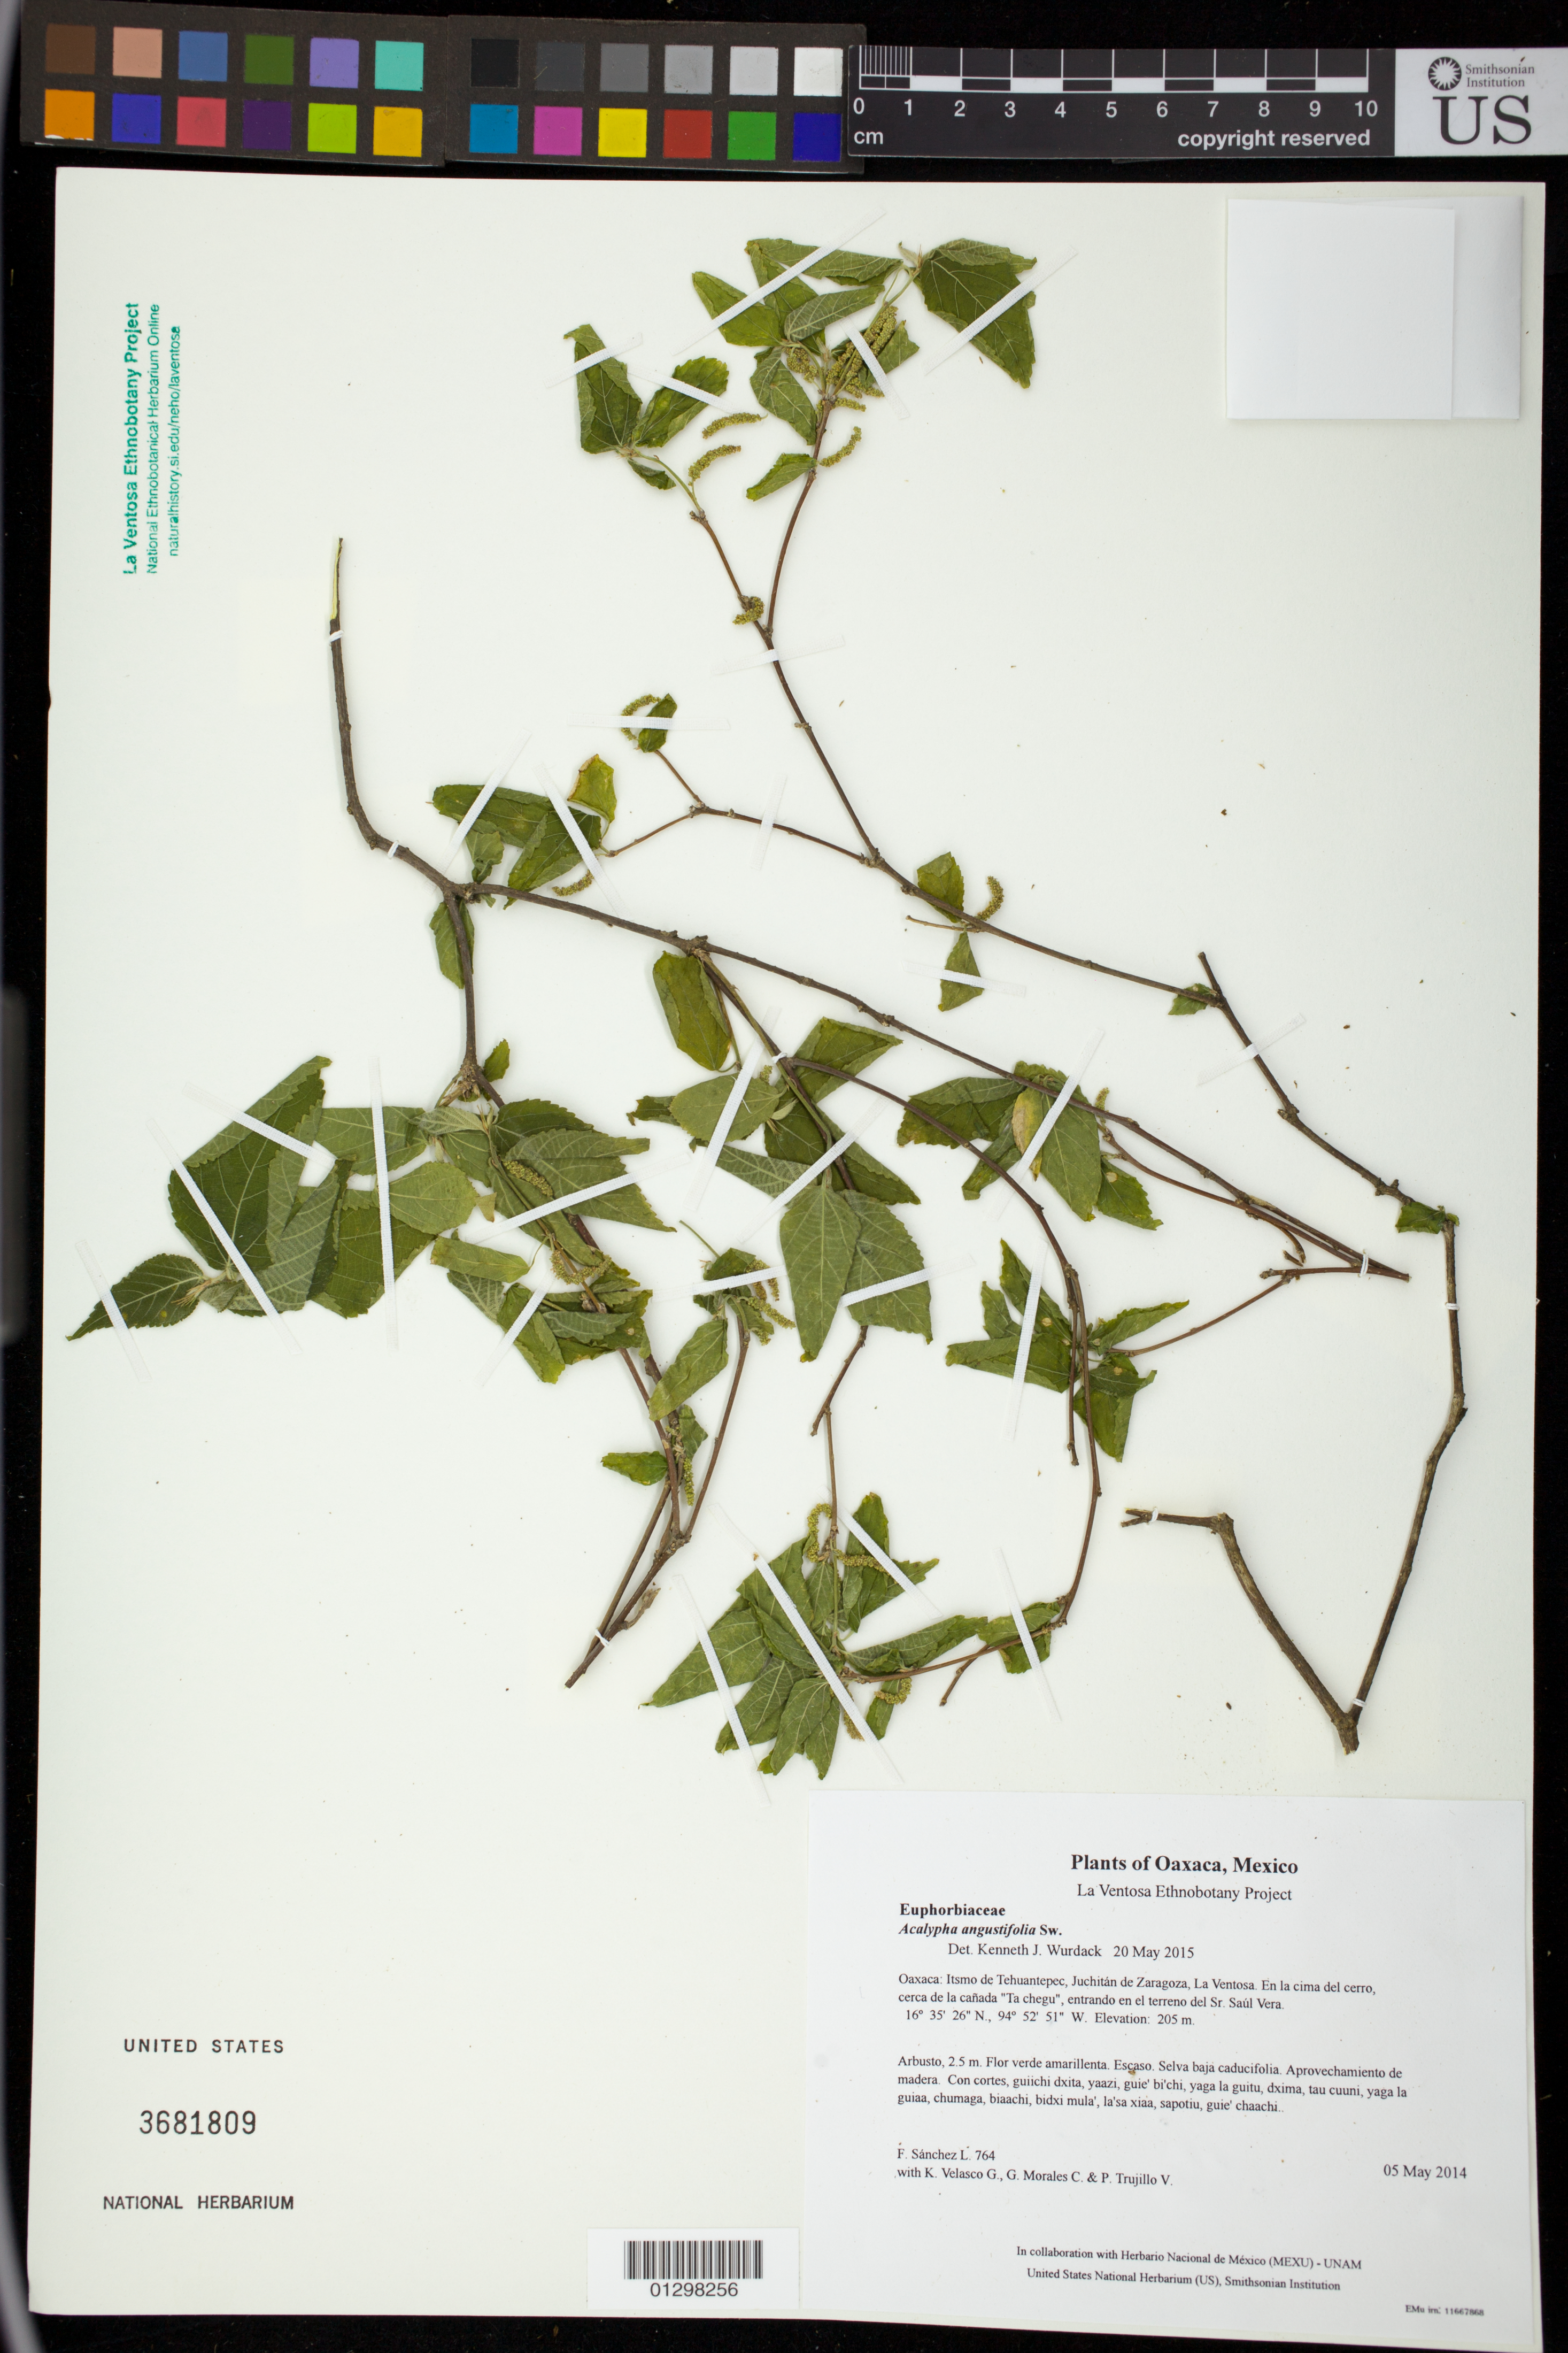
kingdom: Plantae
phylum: Tracheophyta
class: Magnoliopsida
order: Malpighiales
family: Euphorbiaceae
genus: Acalypha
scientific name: Acalypha angustifolia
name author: Sw.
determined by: Wurdack, Kenneth J., (US), Smithsonian Institution - National Museum of Natural History (UNITED STATES)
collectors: F. Sánchez L., K. Velasco G., G. Morales C. & P. Trujillo V.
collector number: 764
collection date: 2014-05-05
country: Mexico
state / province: Oaxaca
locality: Itsmo de Tehuantepec, Juchitán de Zaragoza, La Ventosa. En la cima del cerro, cerca de la cañada "Ta chegu", entrando en el terreno del Sr. Saúl Vera.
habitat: Selva baja caducifolia. Aprovechamiento de madera.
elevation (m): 205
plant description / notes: MEXU, SERO, US; Yaga bandaga. 2.5 m. Guie' naga' naguchi ga. Huaxie'.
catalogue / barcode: US 3681809